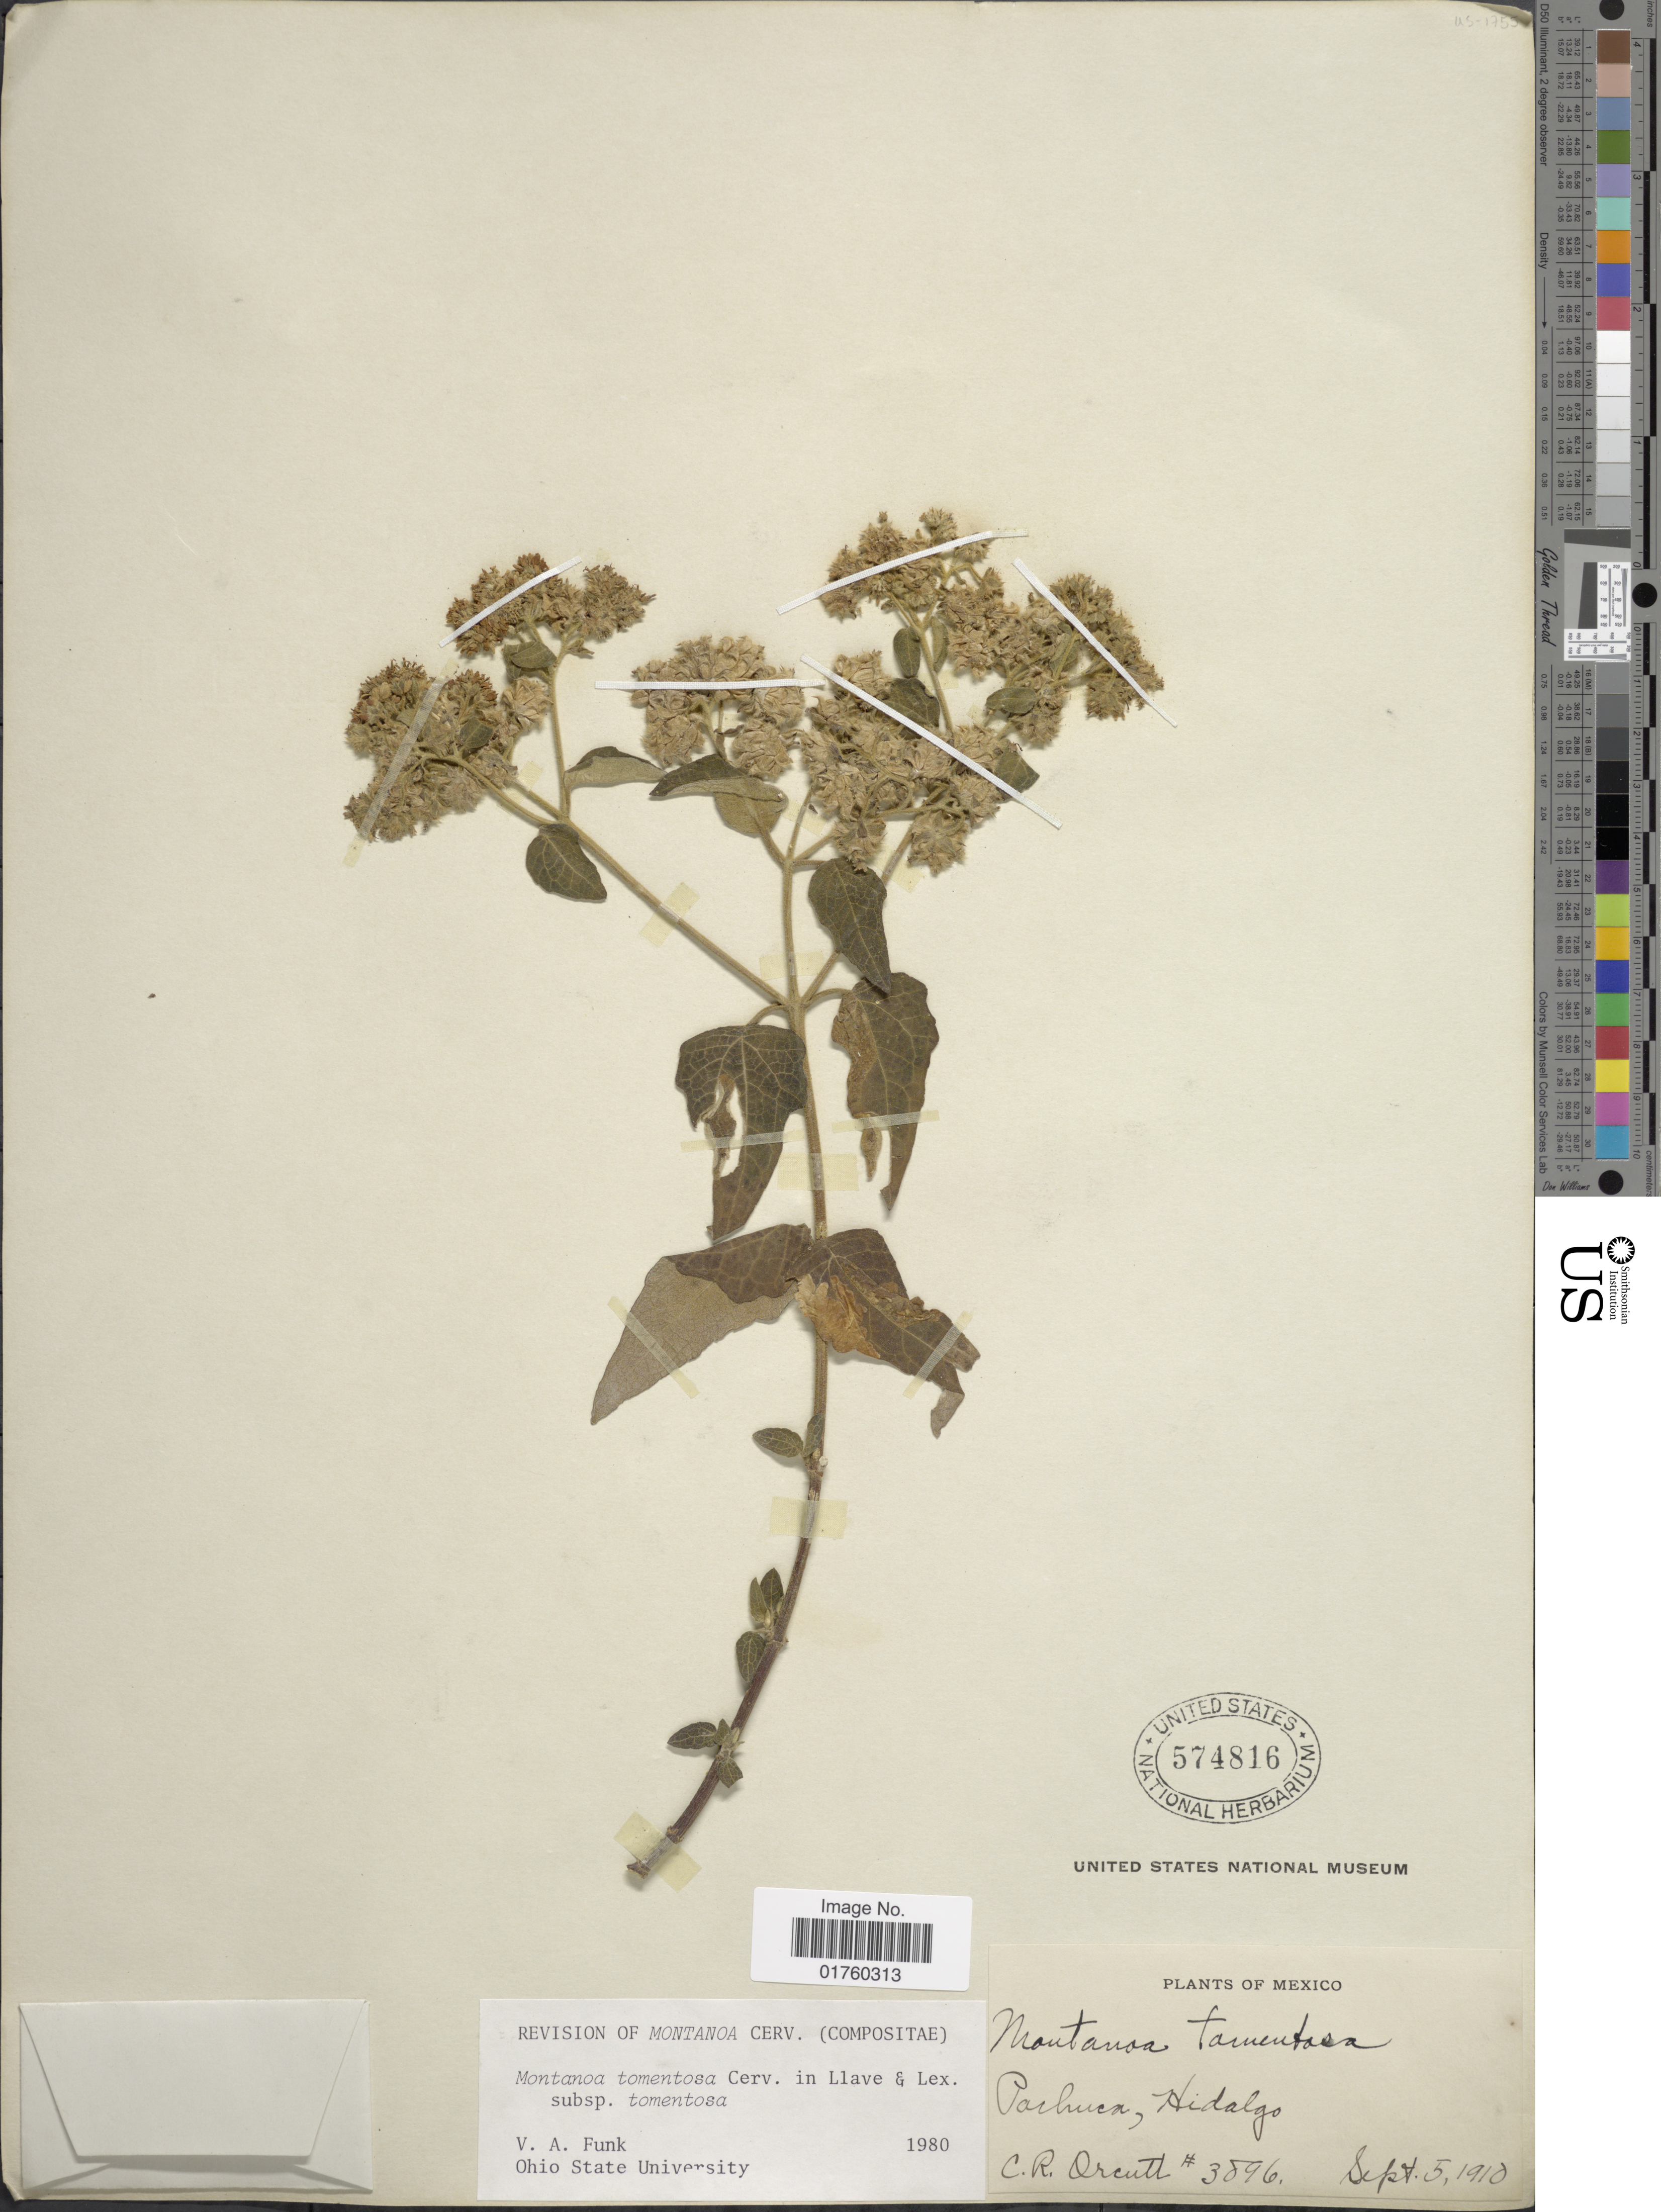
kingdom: Plantae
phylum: Tracheophyta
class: Magnoliopsida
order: Asterales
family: Asteraceae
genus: Montanoa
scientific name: Montanoa tomentosa subsp. tomentosa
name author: Cerv.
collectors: C. R. Orcutt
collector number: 3896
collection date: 1910-09-05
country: Mexico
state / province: Hidalgo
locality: Pachuca.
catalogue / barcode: US 574816